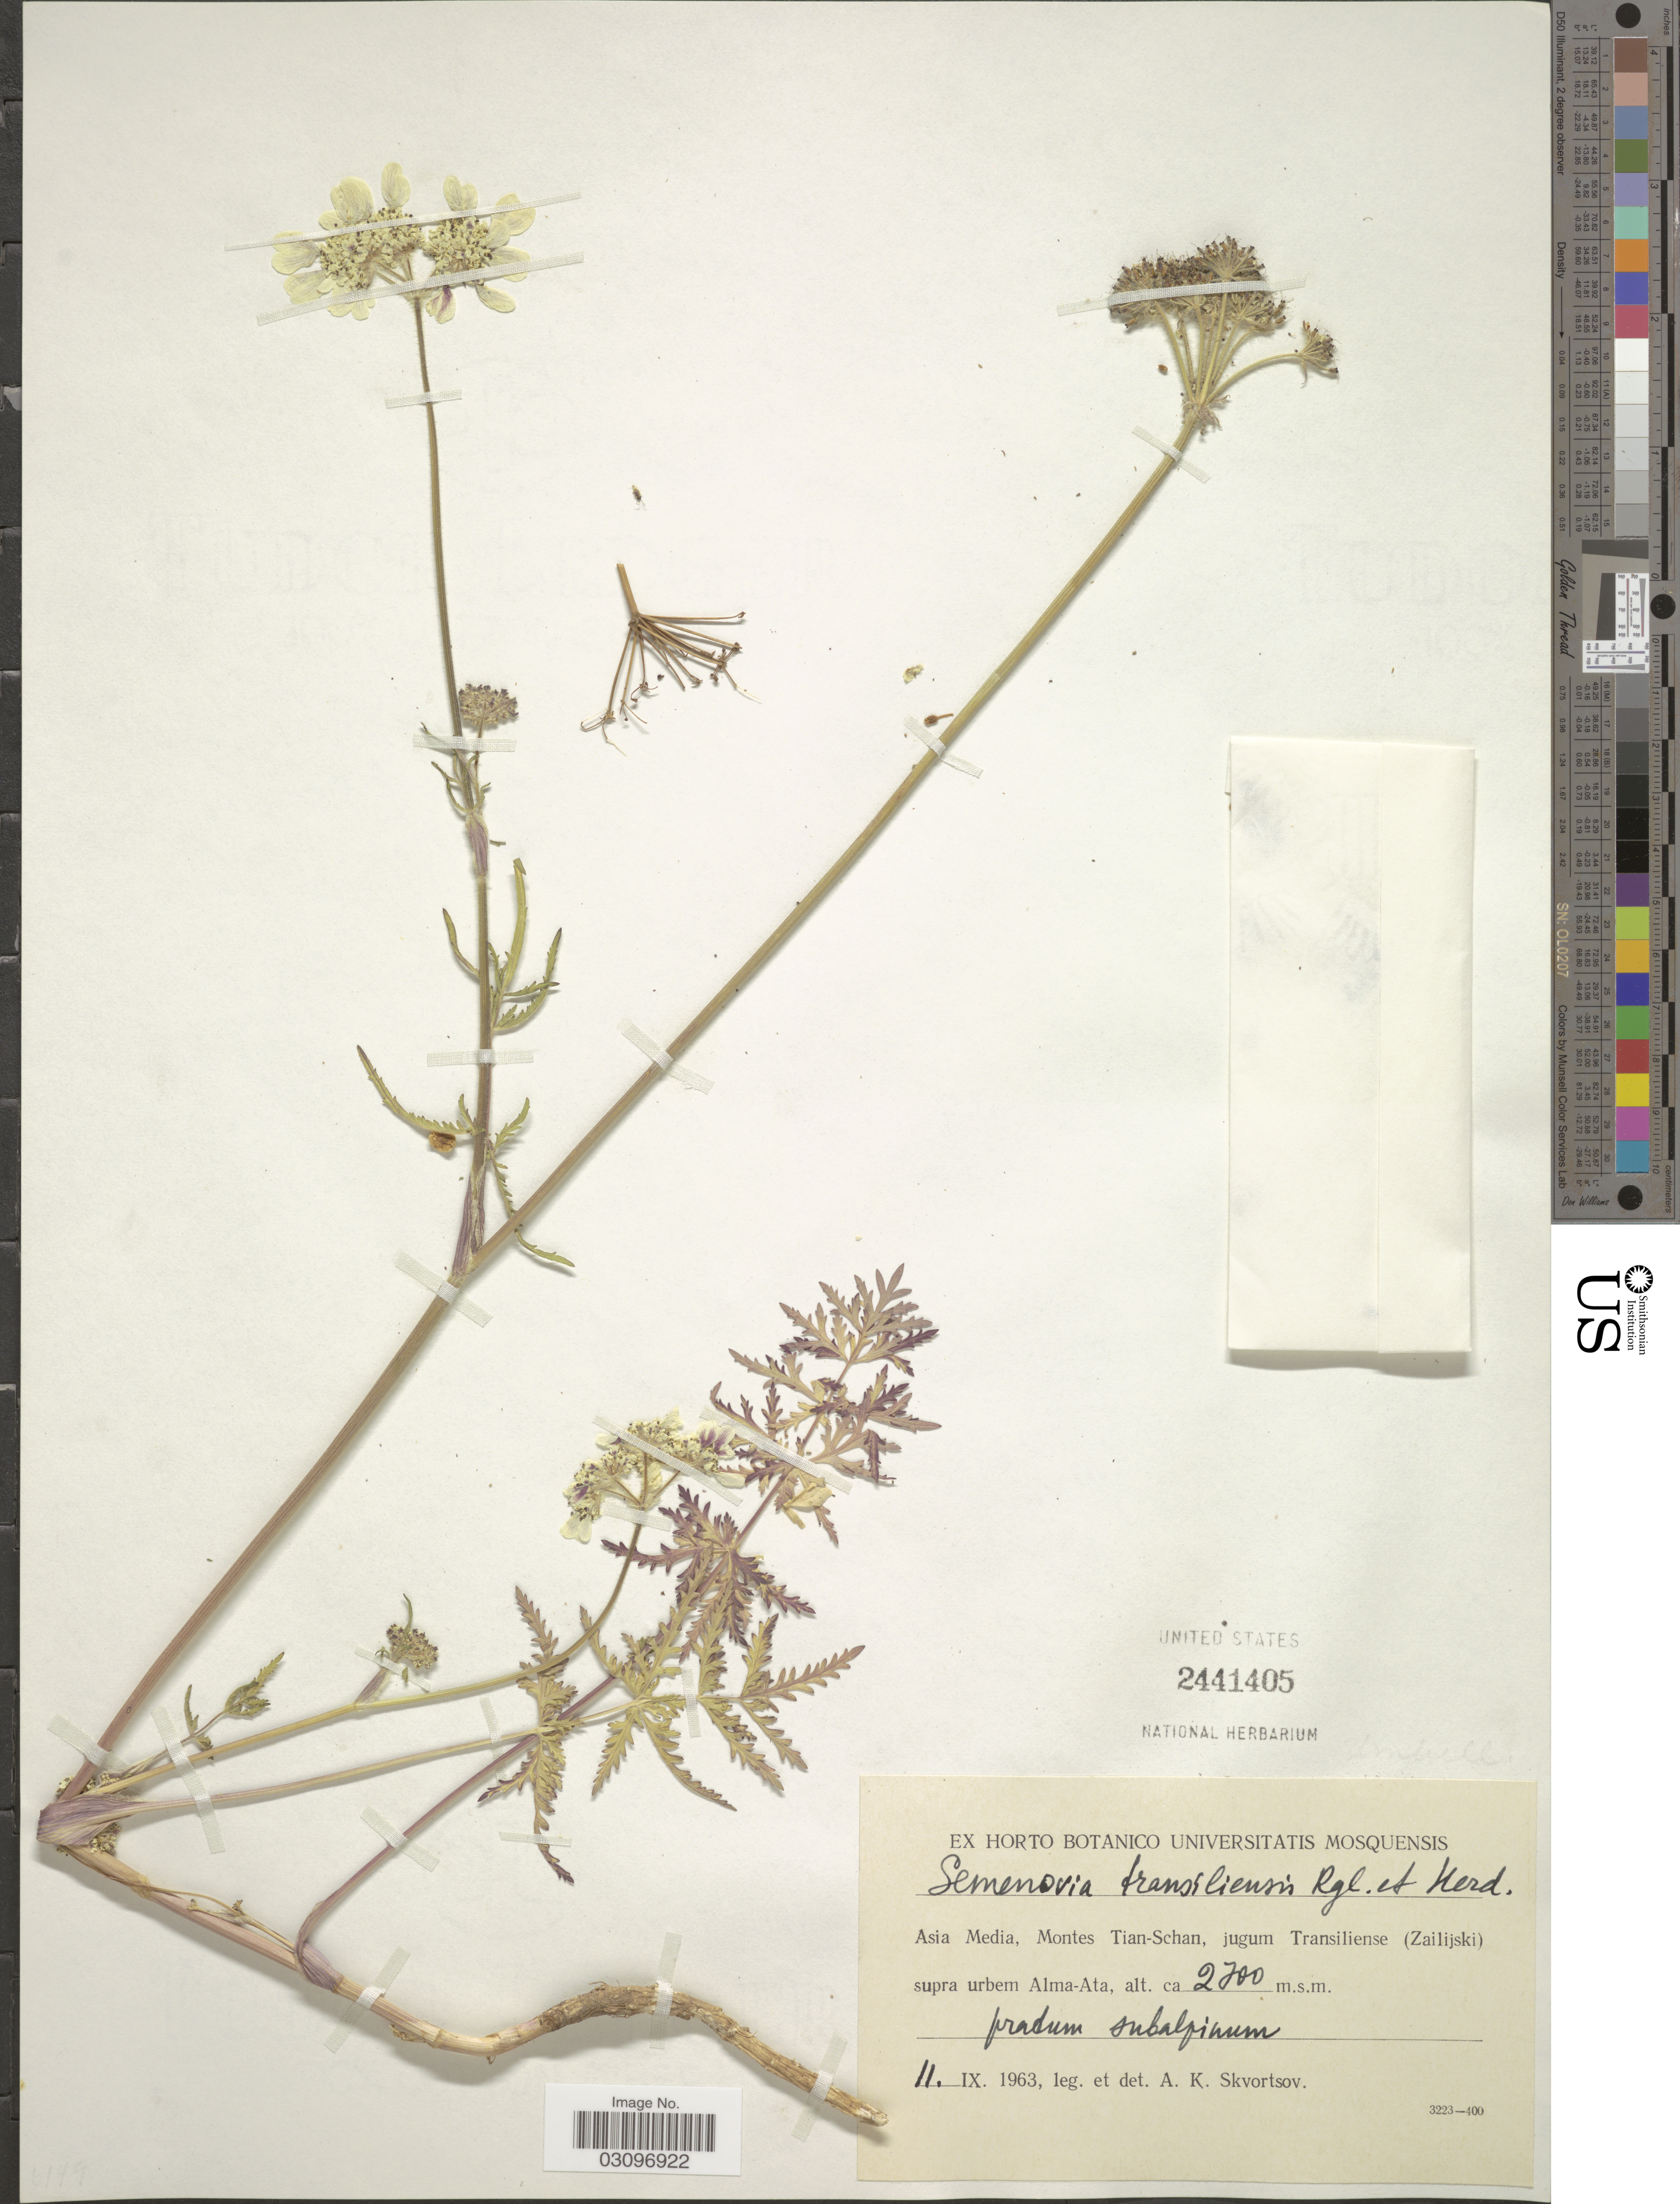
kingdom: Plantae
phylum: Tracheophyta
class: Magnoliopsida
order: Apiales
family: Apiaceae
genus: Semenovia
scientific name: Semenovia transiliensis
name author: Regel & Herder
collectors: A. K. Skvortsov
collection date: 1963-09-11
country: Kazakhstan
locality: Asia Media, Montes Tian-Schan, jugum Transiliense (Zailijski) supra urbem Alma-Ata.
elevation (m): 2700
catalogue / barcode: US 2441405